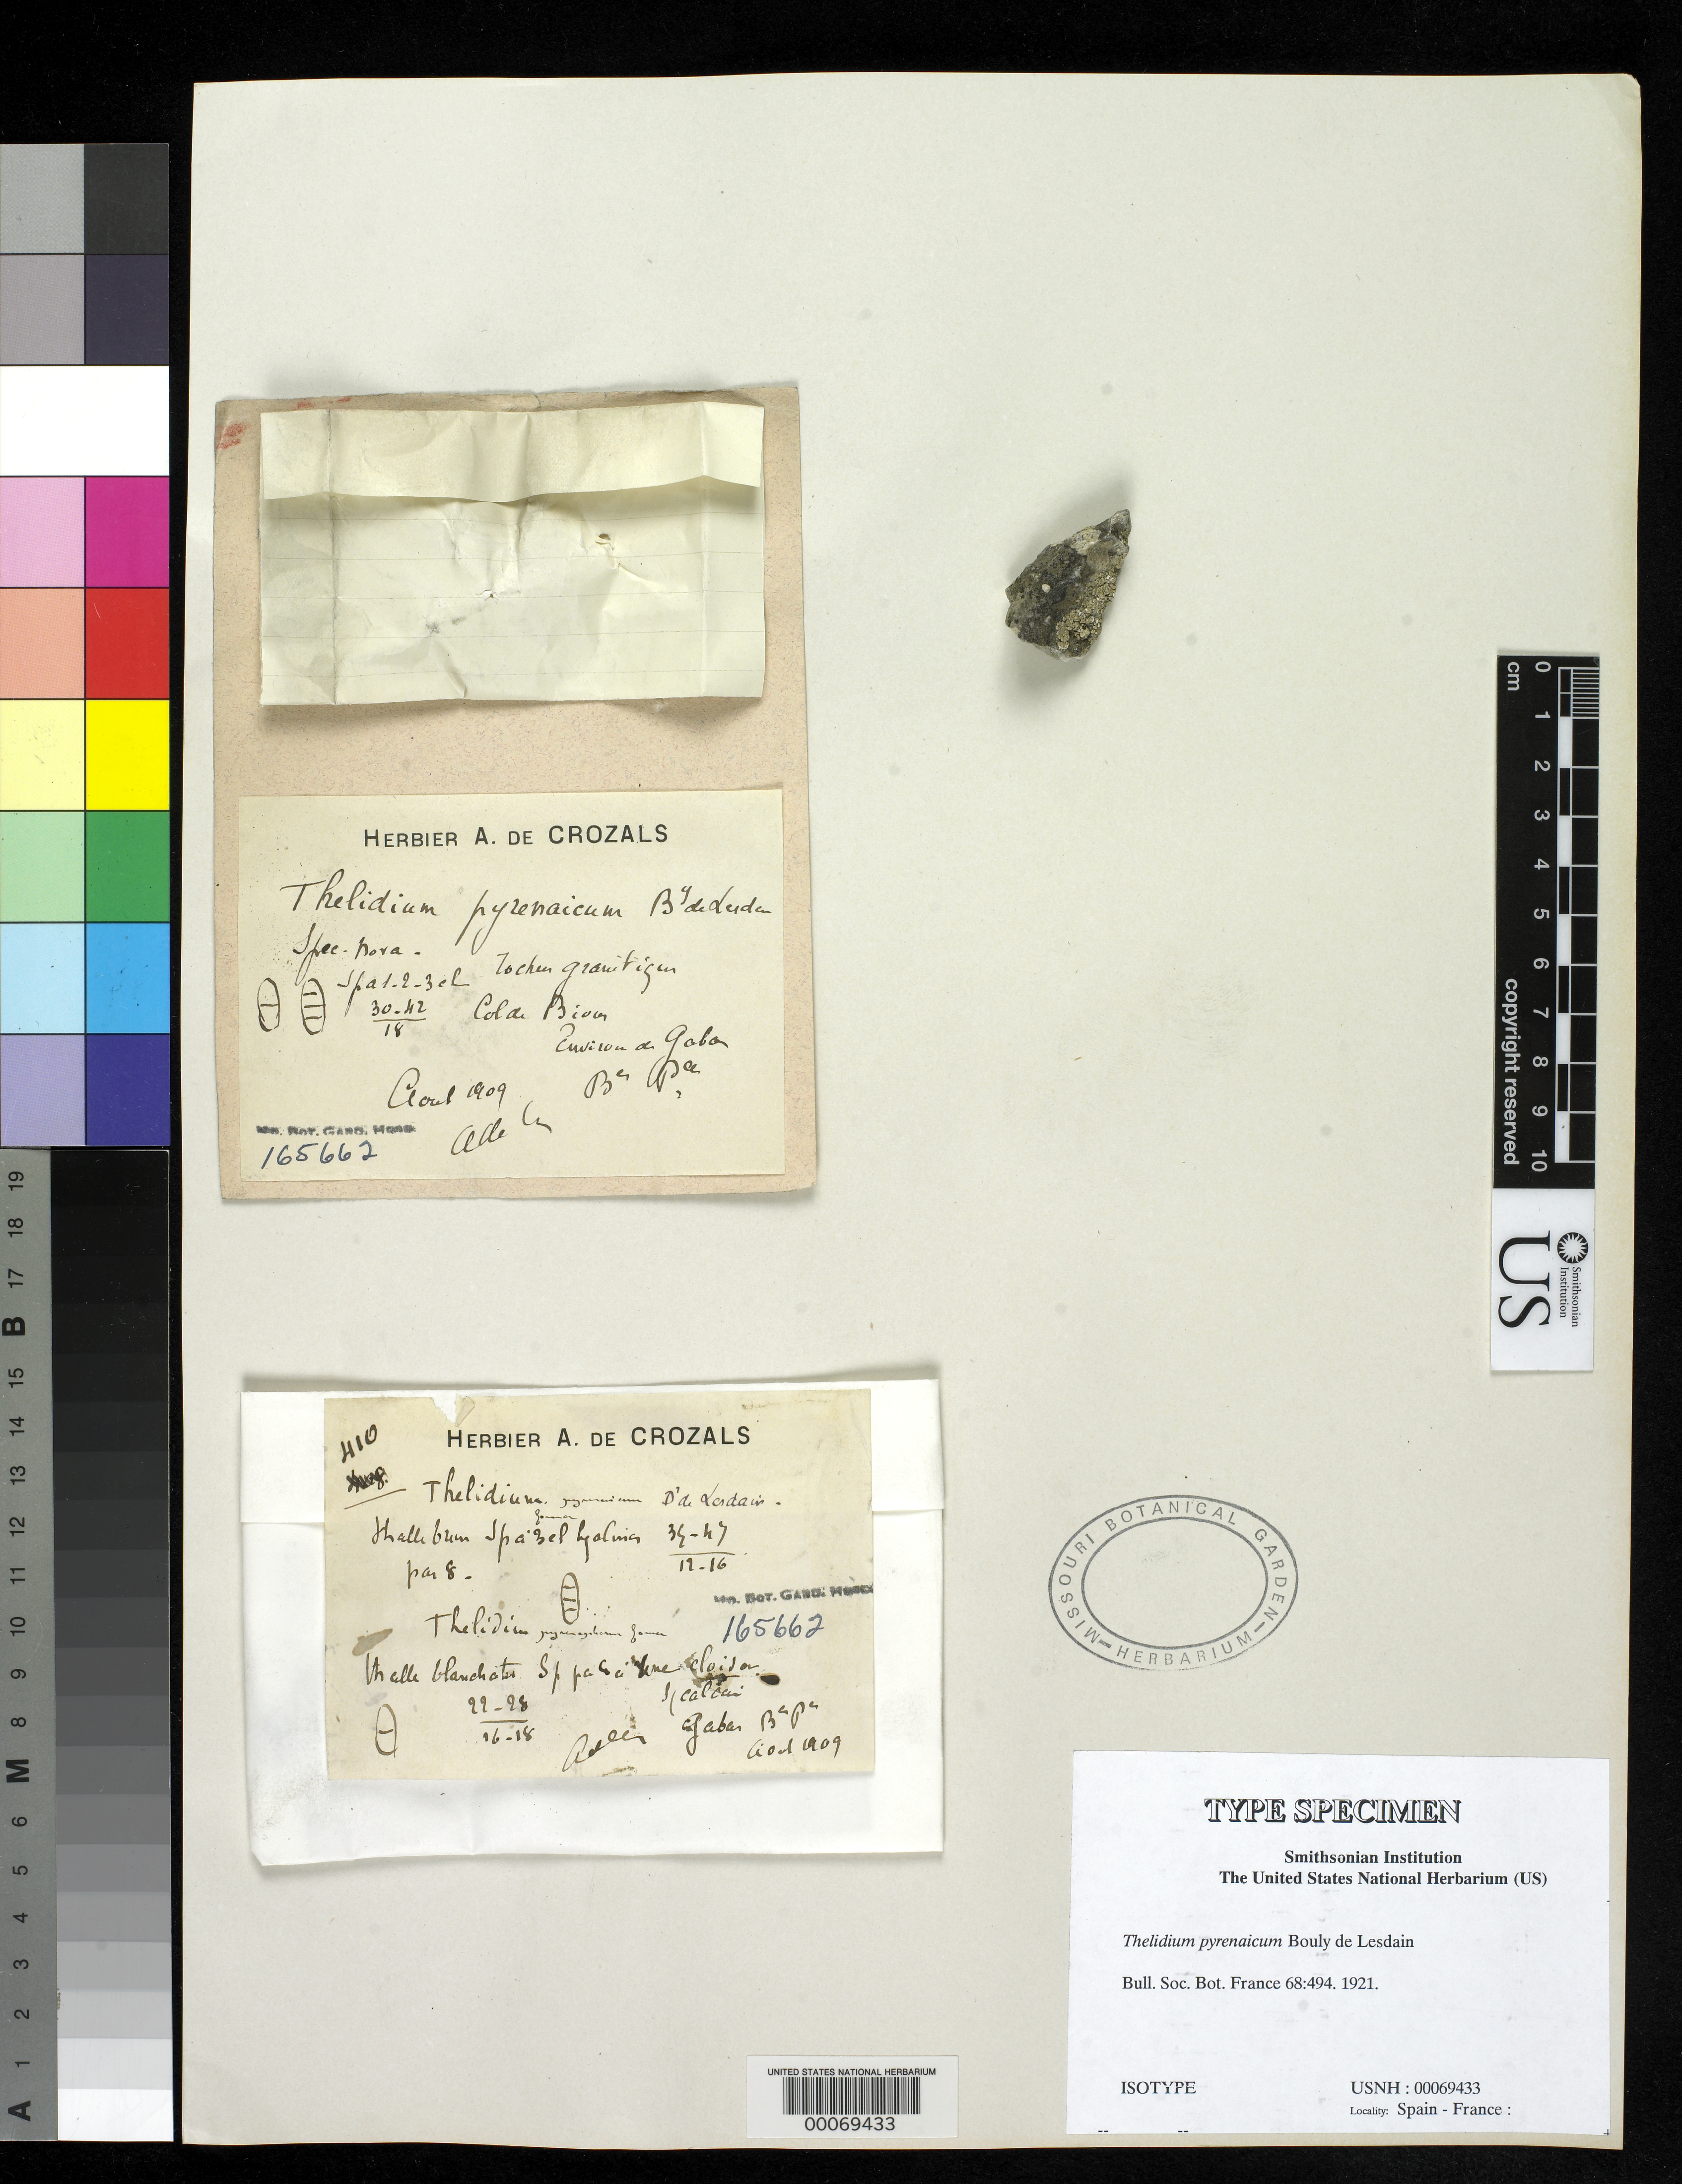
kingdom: Fungi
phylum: Ascomycota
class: Eurotiomycetes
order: Verrucariales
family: Verrucariaceae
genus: Thelidium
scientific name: Thelidium pyrenaicum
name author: B. de Lesd.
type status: Isotype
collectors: A. de Crozals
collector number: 410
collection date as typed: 1909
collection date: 1909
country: France / Spain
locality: Pyrenees, cirque du col de Suzon. [The Pyrenees, circle (?) of the pass of Suzon.]